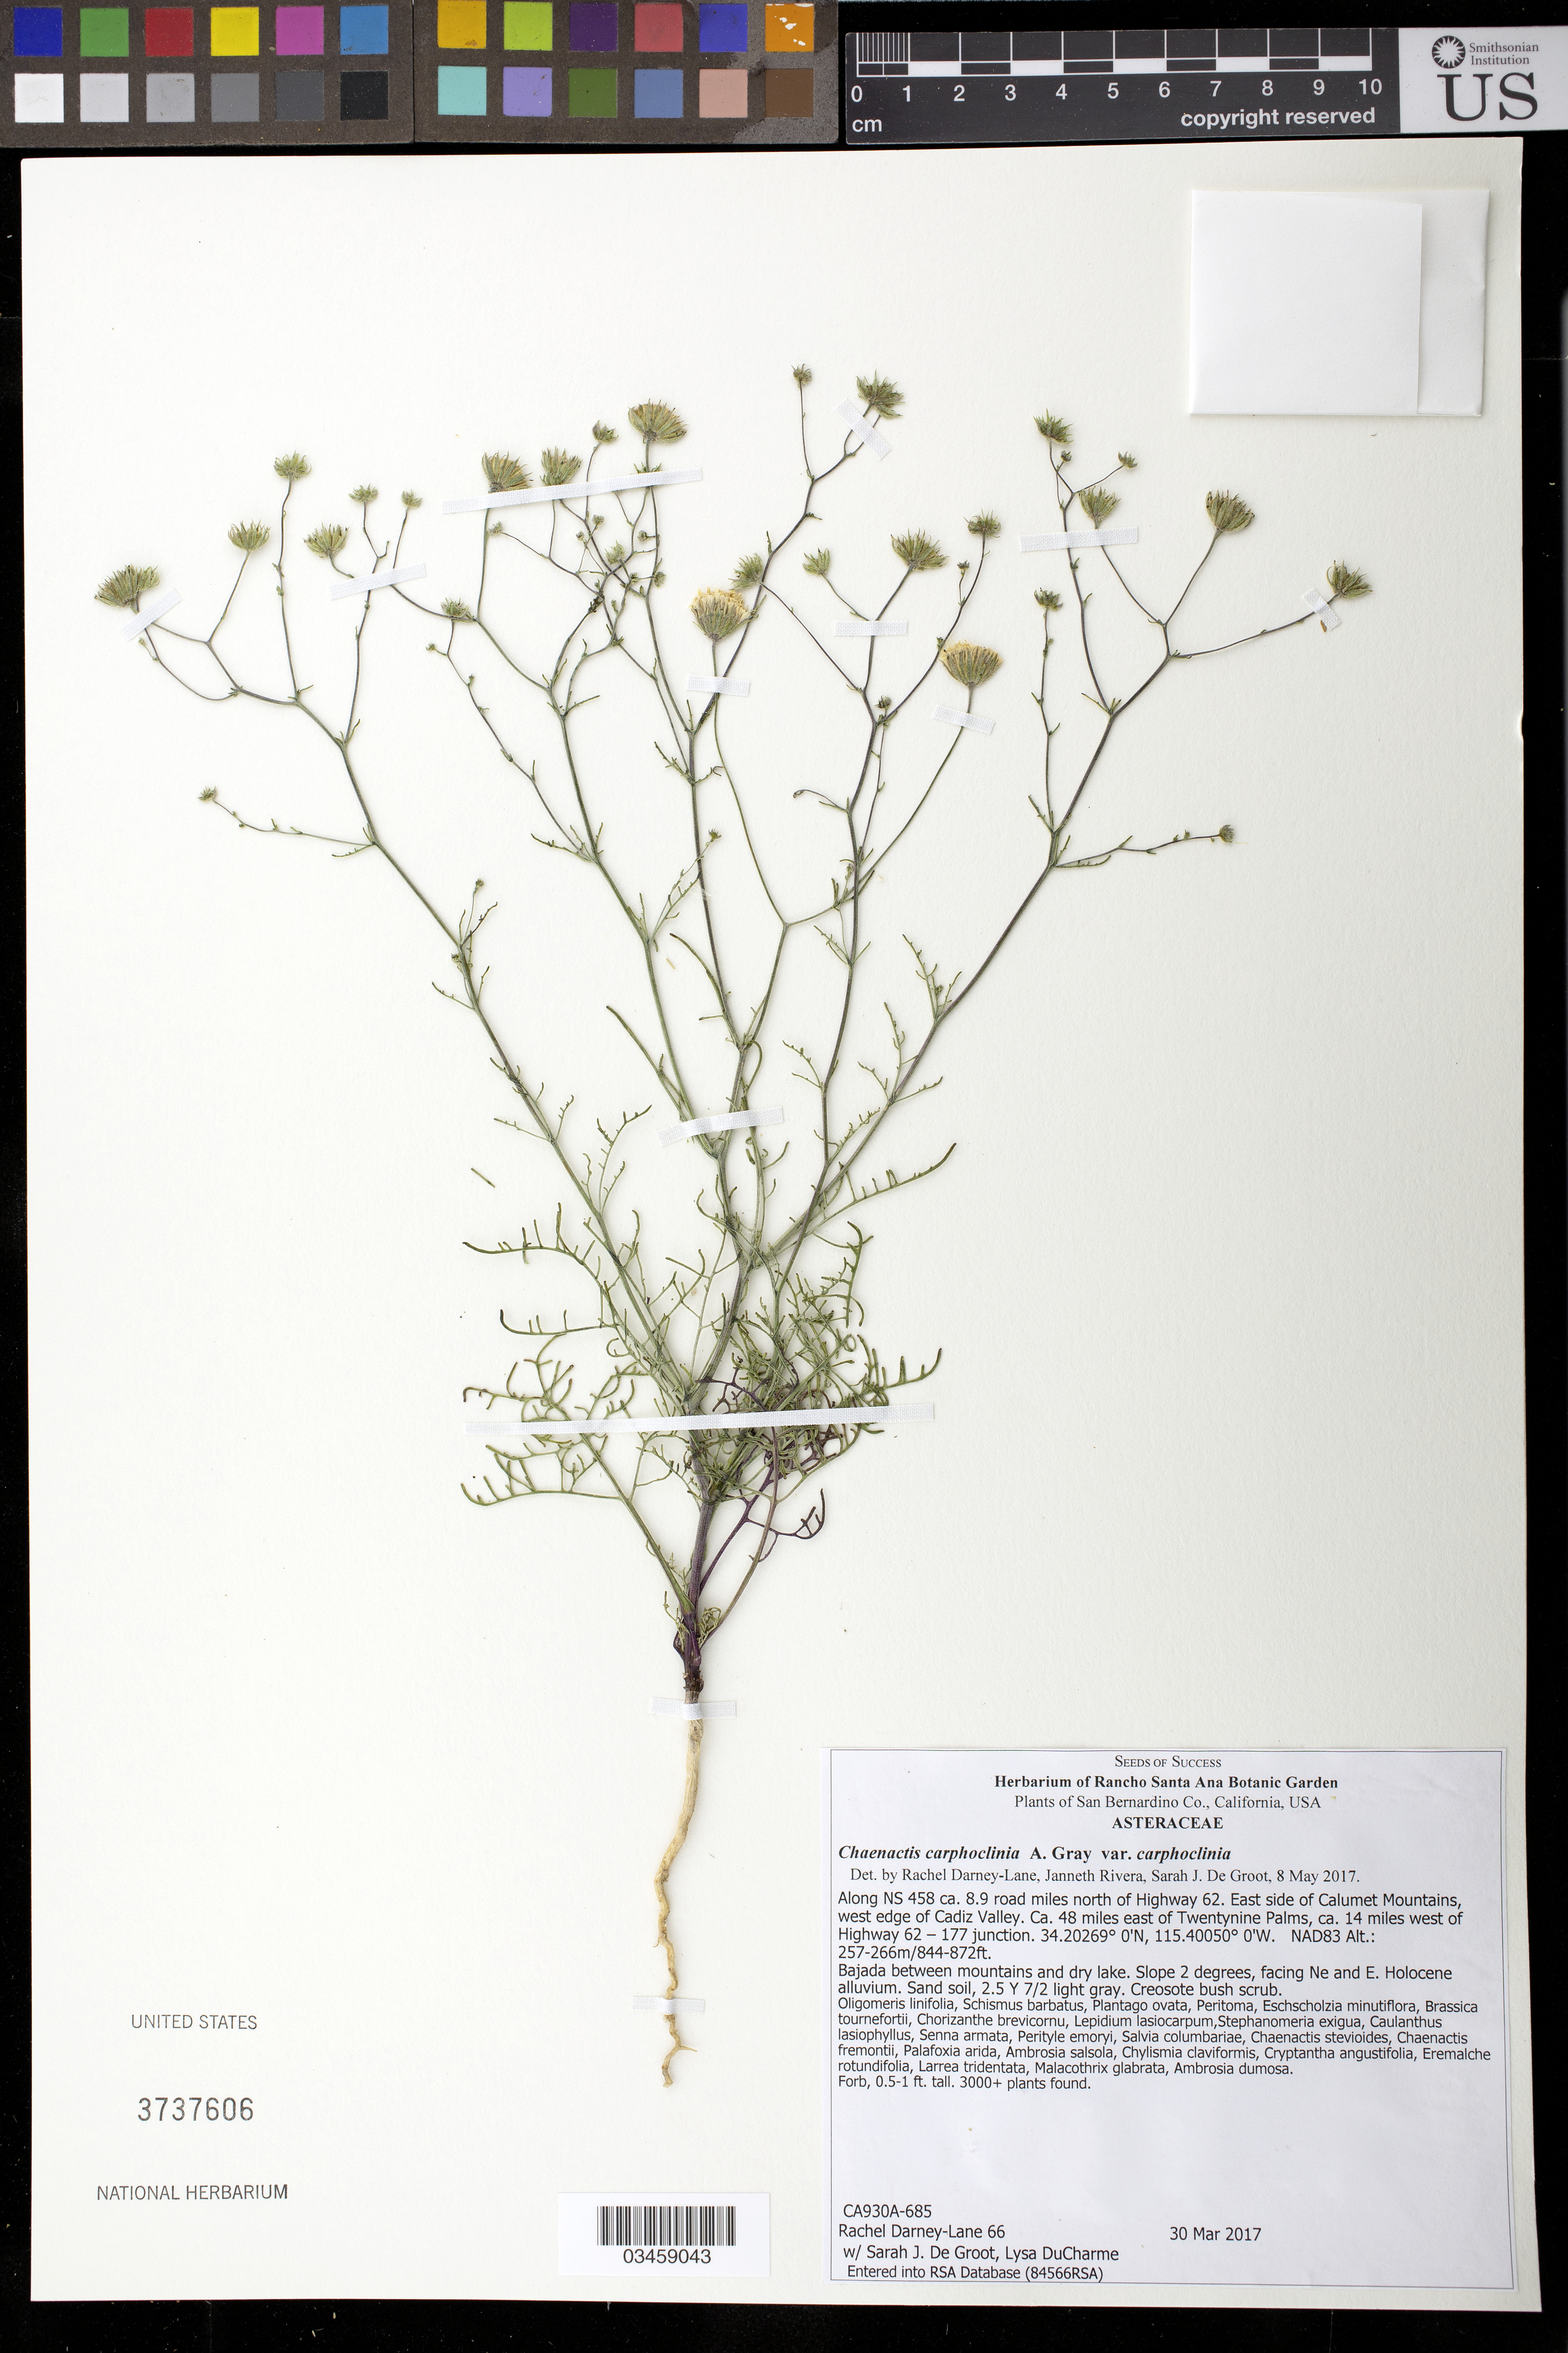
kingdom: Plantae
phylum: Tracheophyta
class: Magnoliopsida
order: Asterales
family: Asteraceae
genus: Chaenactis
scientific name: Chaenactis carphoclinia var. carphoclinia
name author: A. Gray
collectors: R. Darney-Lane, S. De Groot & L. DuCharme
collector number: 66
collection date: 2017-03-30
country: United States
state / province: California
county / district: San Bernardino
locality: Along road NS 458, 8.9 road mi. N of Hwy 62, E side of Calumet Mts, W edge of Cadiz Valley, 48 mi. E of Twentynine Palms, 14 mi. W of Hwy 62-177 jct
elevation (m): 257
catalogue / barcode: US 3737606